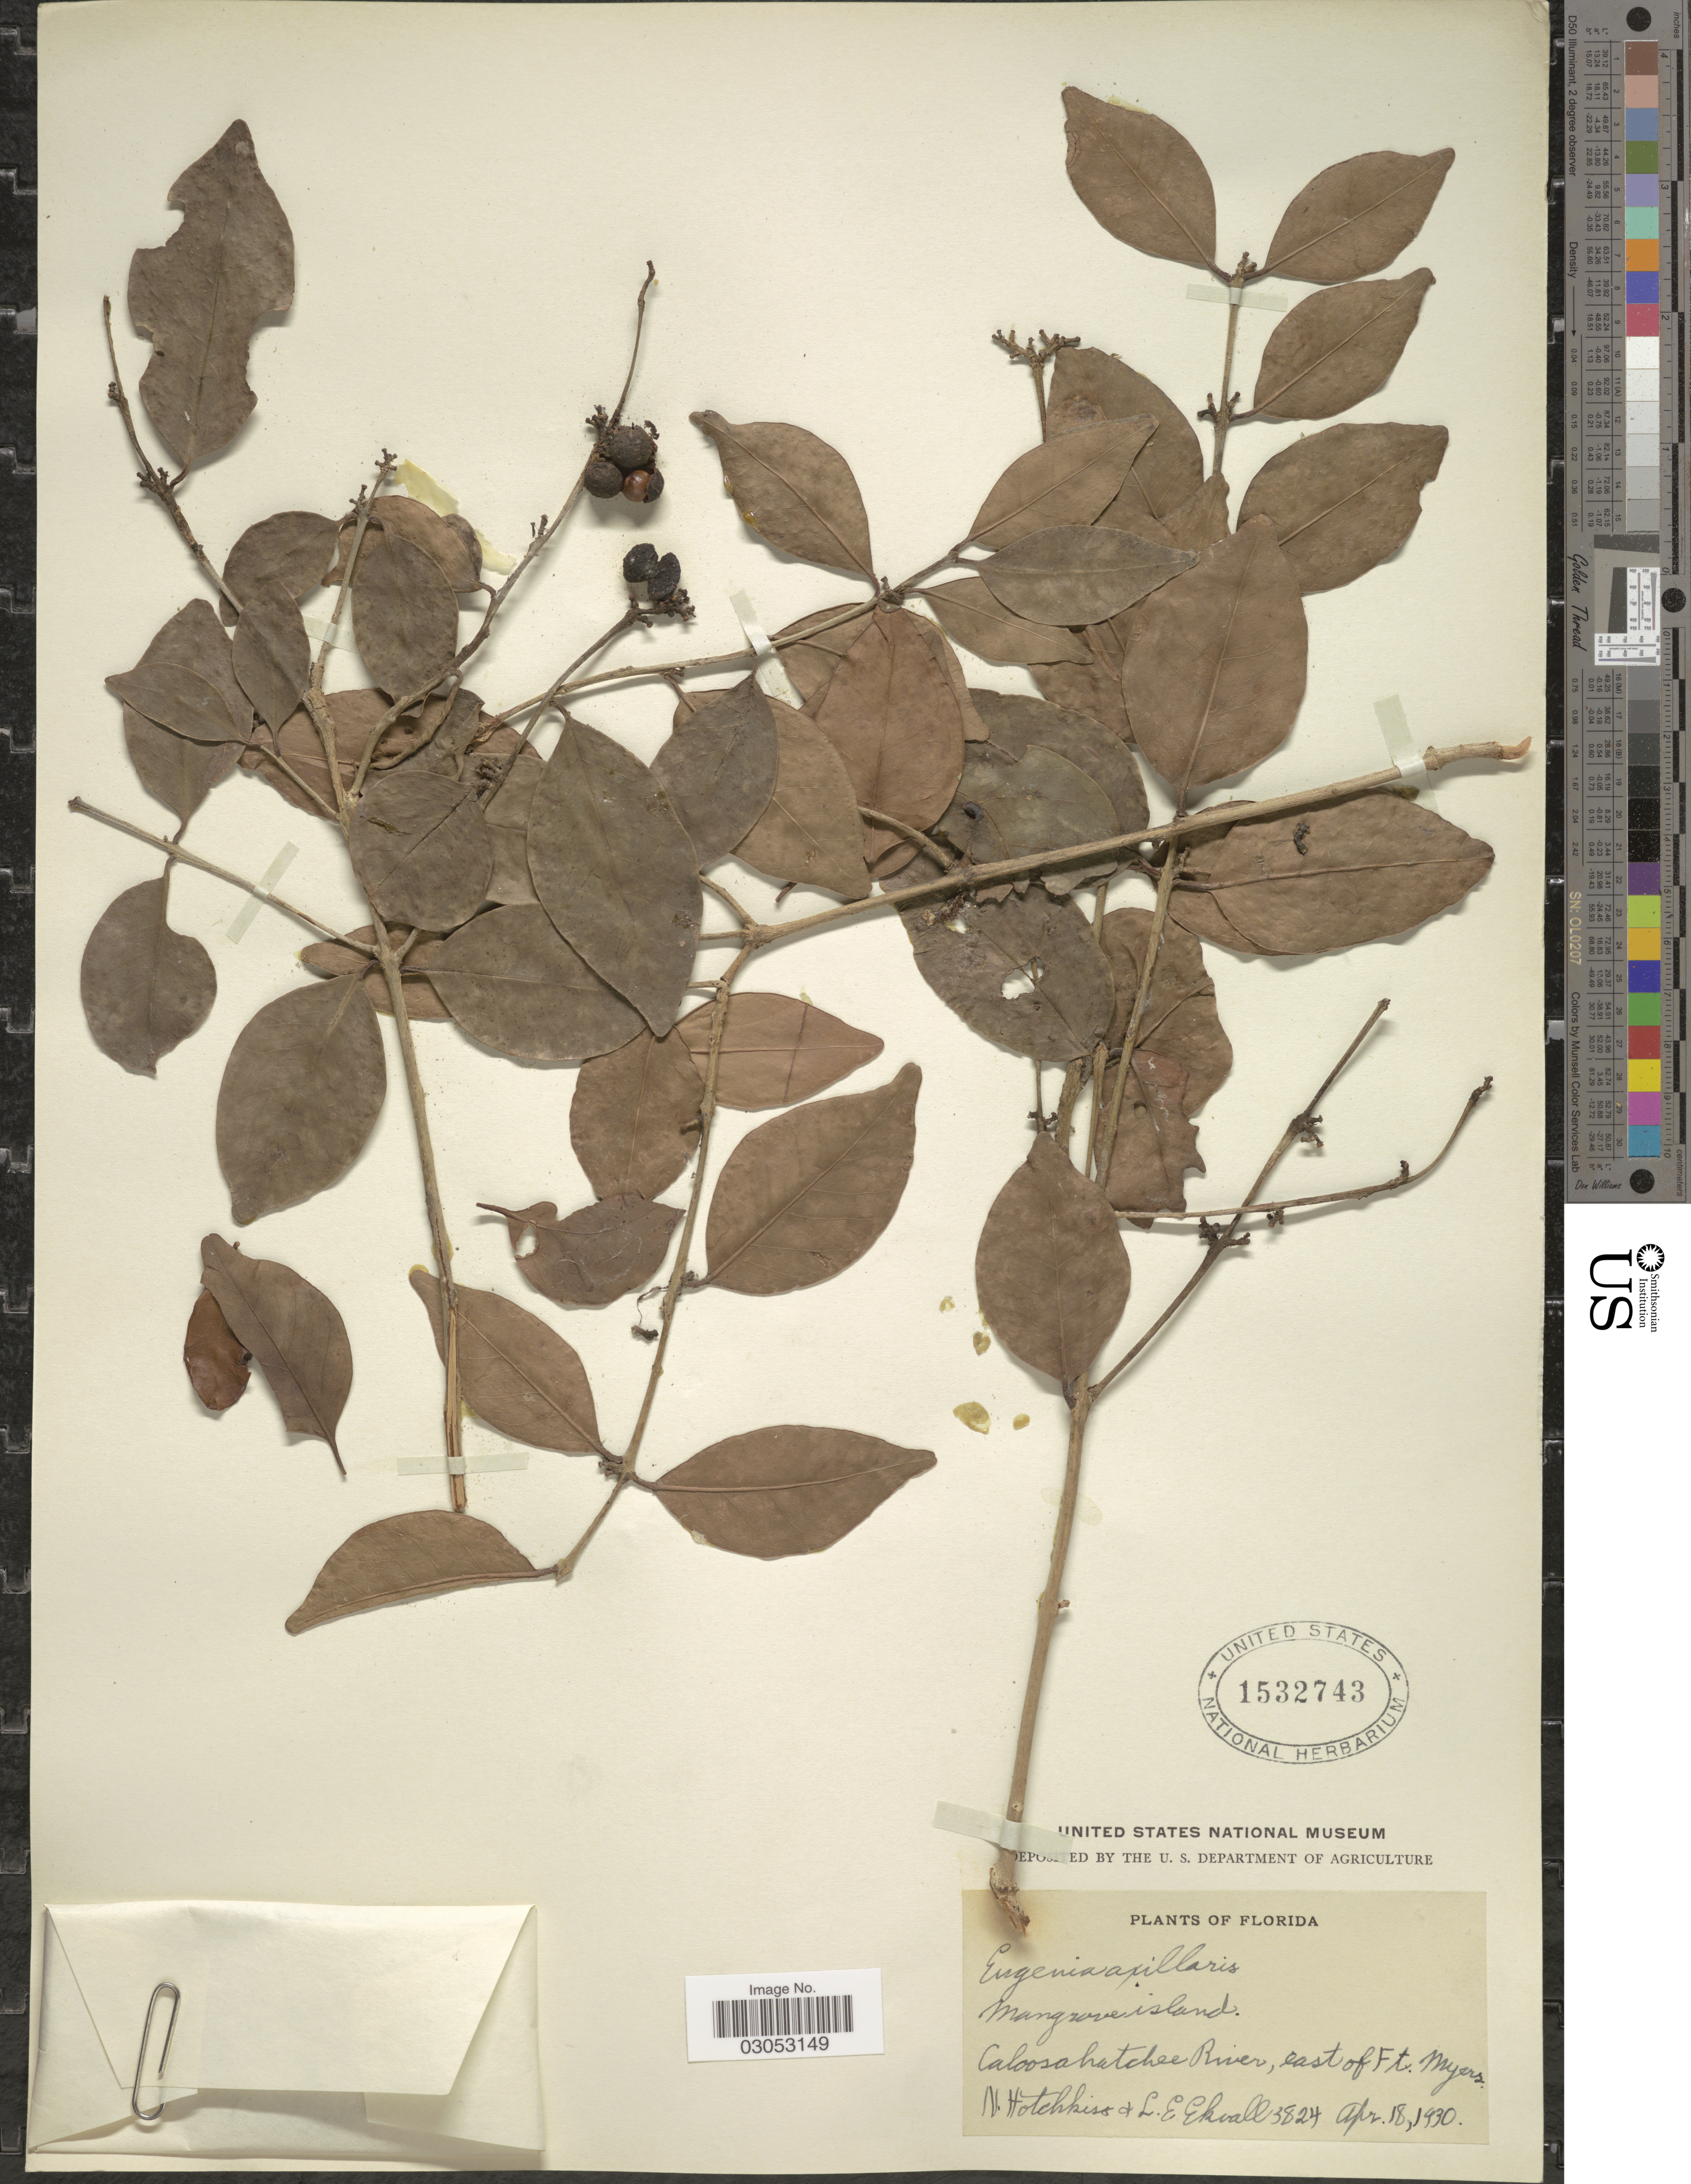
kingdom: Plantae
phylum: Tracheophyta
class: Magnoliopsida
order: Myrtales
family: Myrtaceae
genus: Eugenia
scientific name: Eugenia axillaris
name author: (Sw.) Willd.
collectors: N. Hothckiss & L. Ekvall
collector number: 3824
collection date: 1930-04-18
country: United States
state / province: Florida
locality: Caloosahatchee River, east of Ft. Myers.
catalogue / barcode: US 1532743